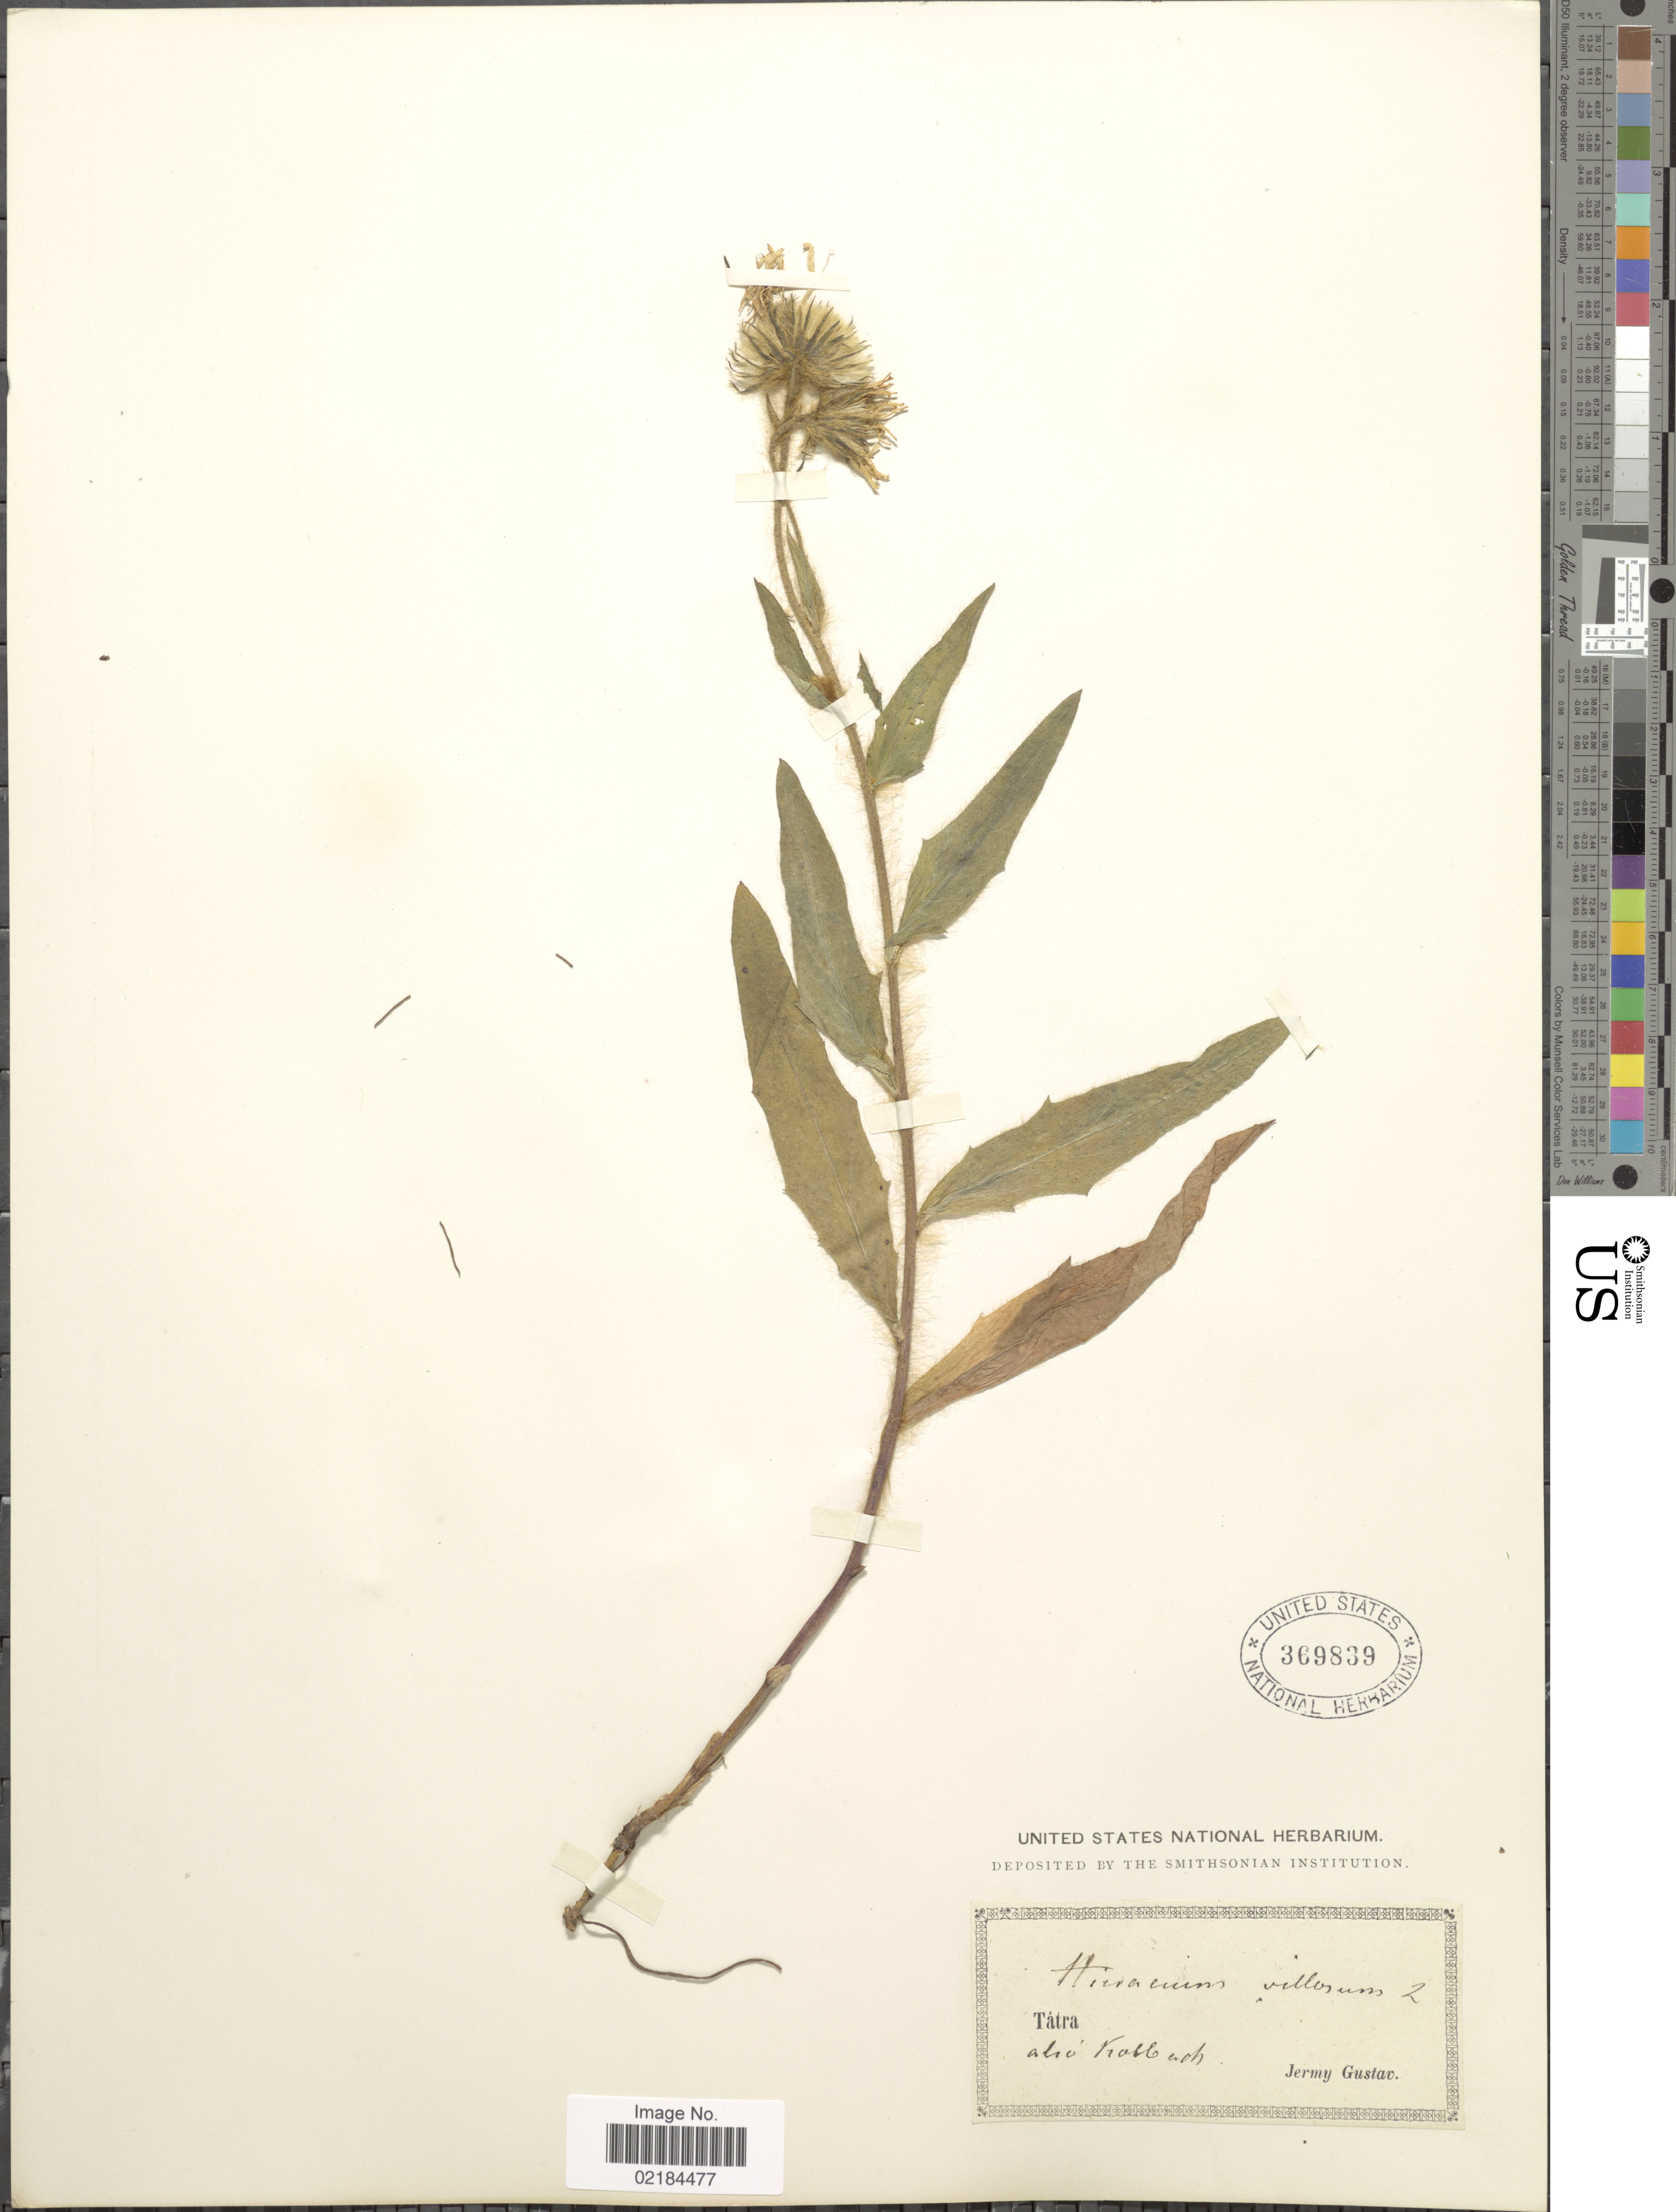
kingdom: Plantae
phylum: Tracheophyta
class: Magnoliopsida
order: Asterales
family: Asteraceae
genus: Hieracium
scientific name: Hieracium villosum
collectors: J. Gustav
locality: Tatra, abio Kralbach [interpreted]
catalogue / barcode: US 369839